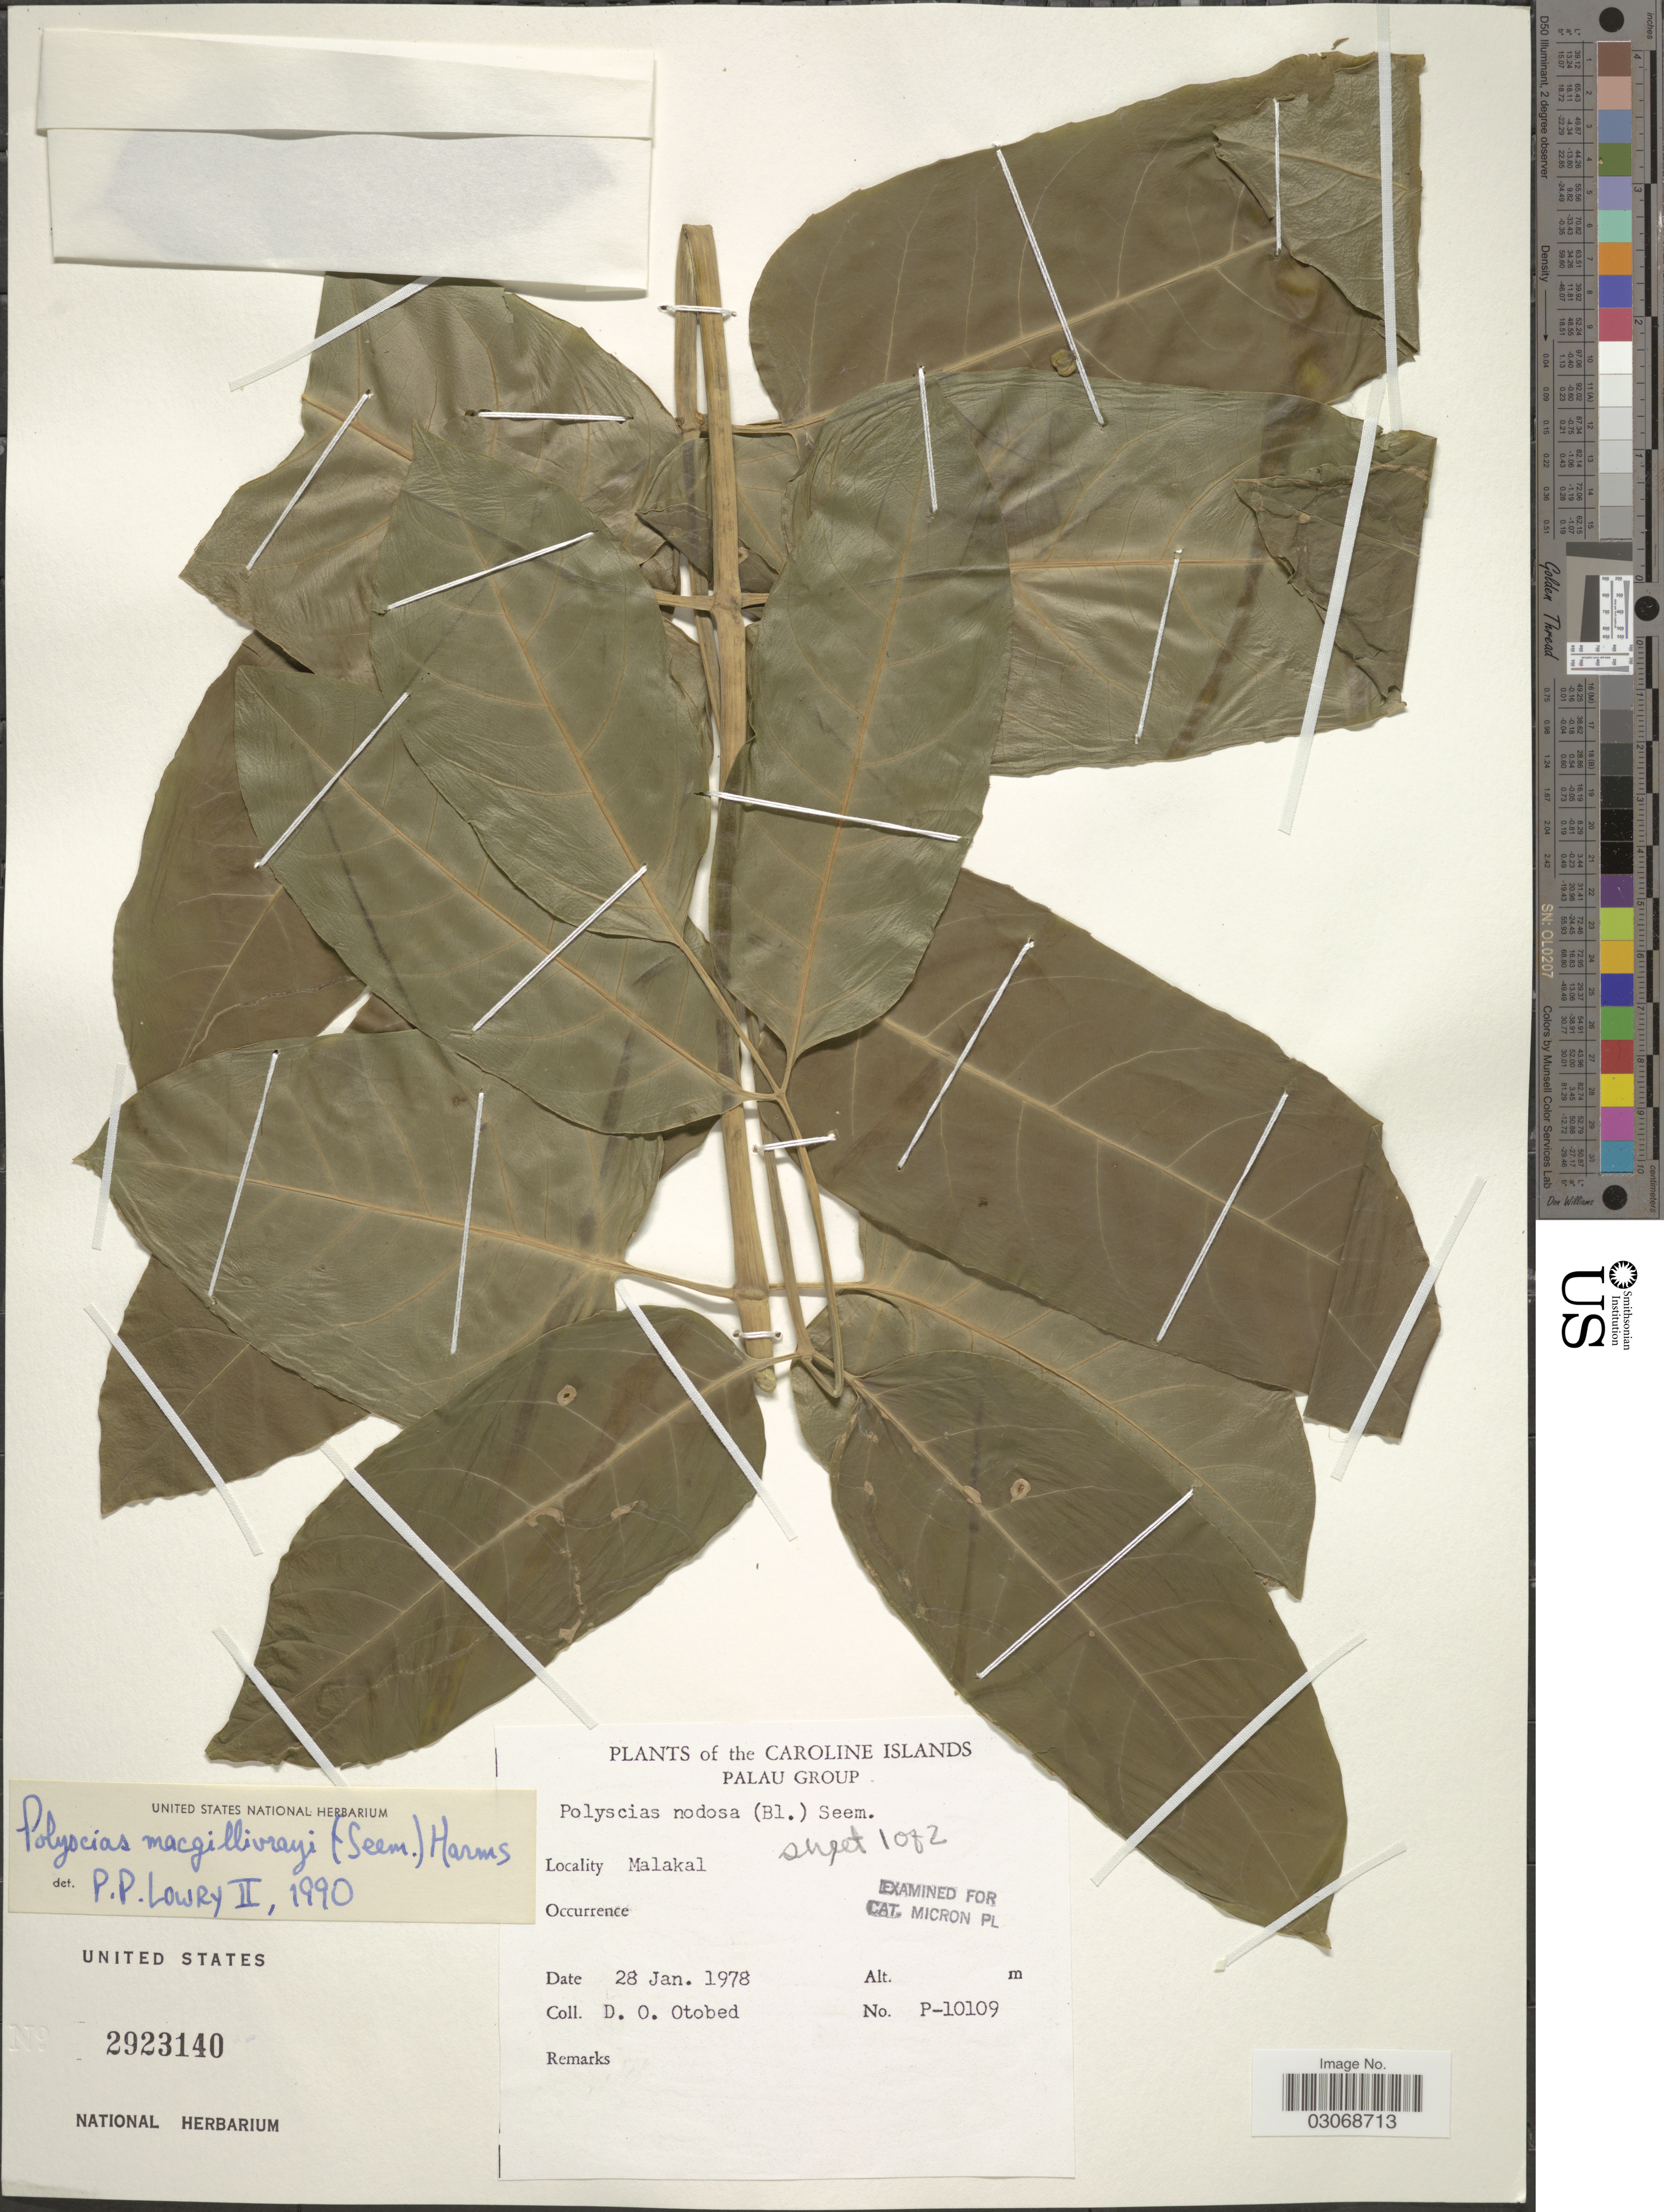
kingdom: Plantae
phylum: Tracheophyta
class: Magnoliopsida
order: Apiales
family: Araliaceae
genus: Polyscias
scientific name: Polyscias macgillivrayi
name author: Harms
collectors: D. O. Otobed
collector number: P-10109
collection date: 1978-01-28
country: Palau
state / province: Koror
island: Ngemelachel [Malakal]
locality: The Caroline Islands, Palau Group, Malakal.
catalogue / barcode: US 2923140